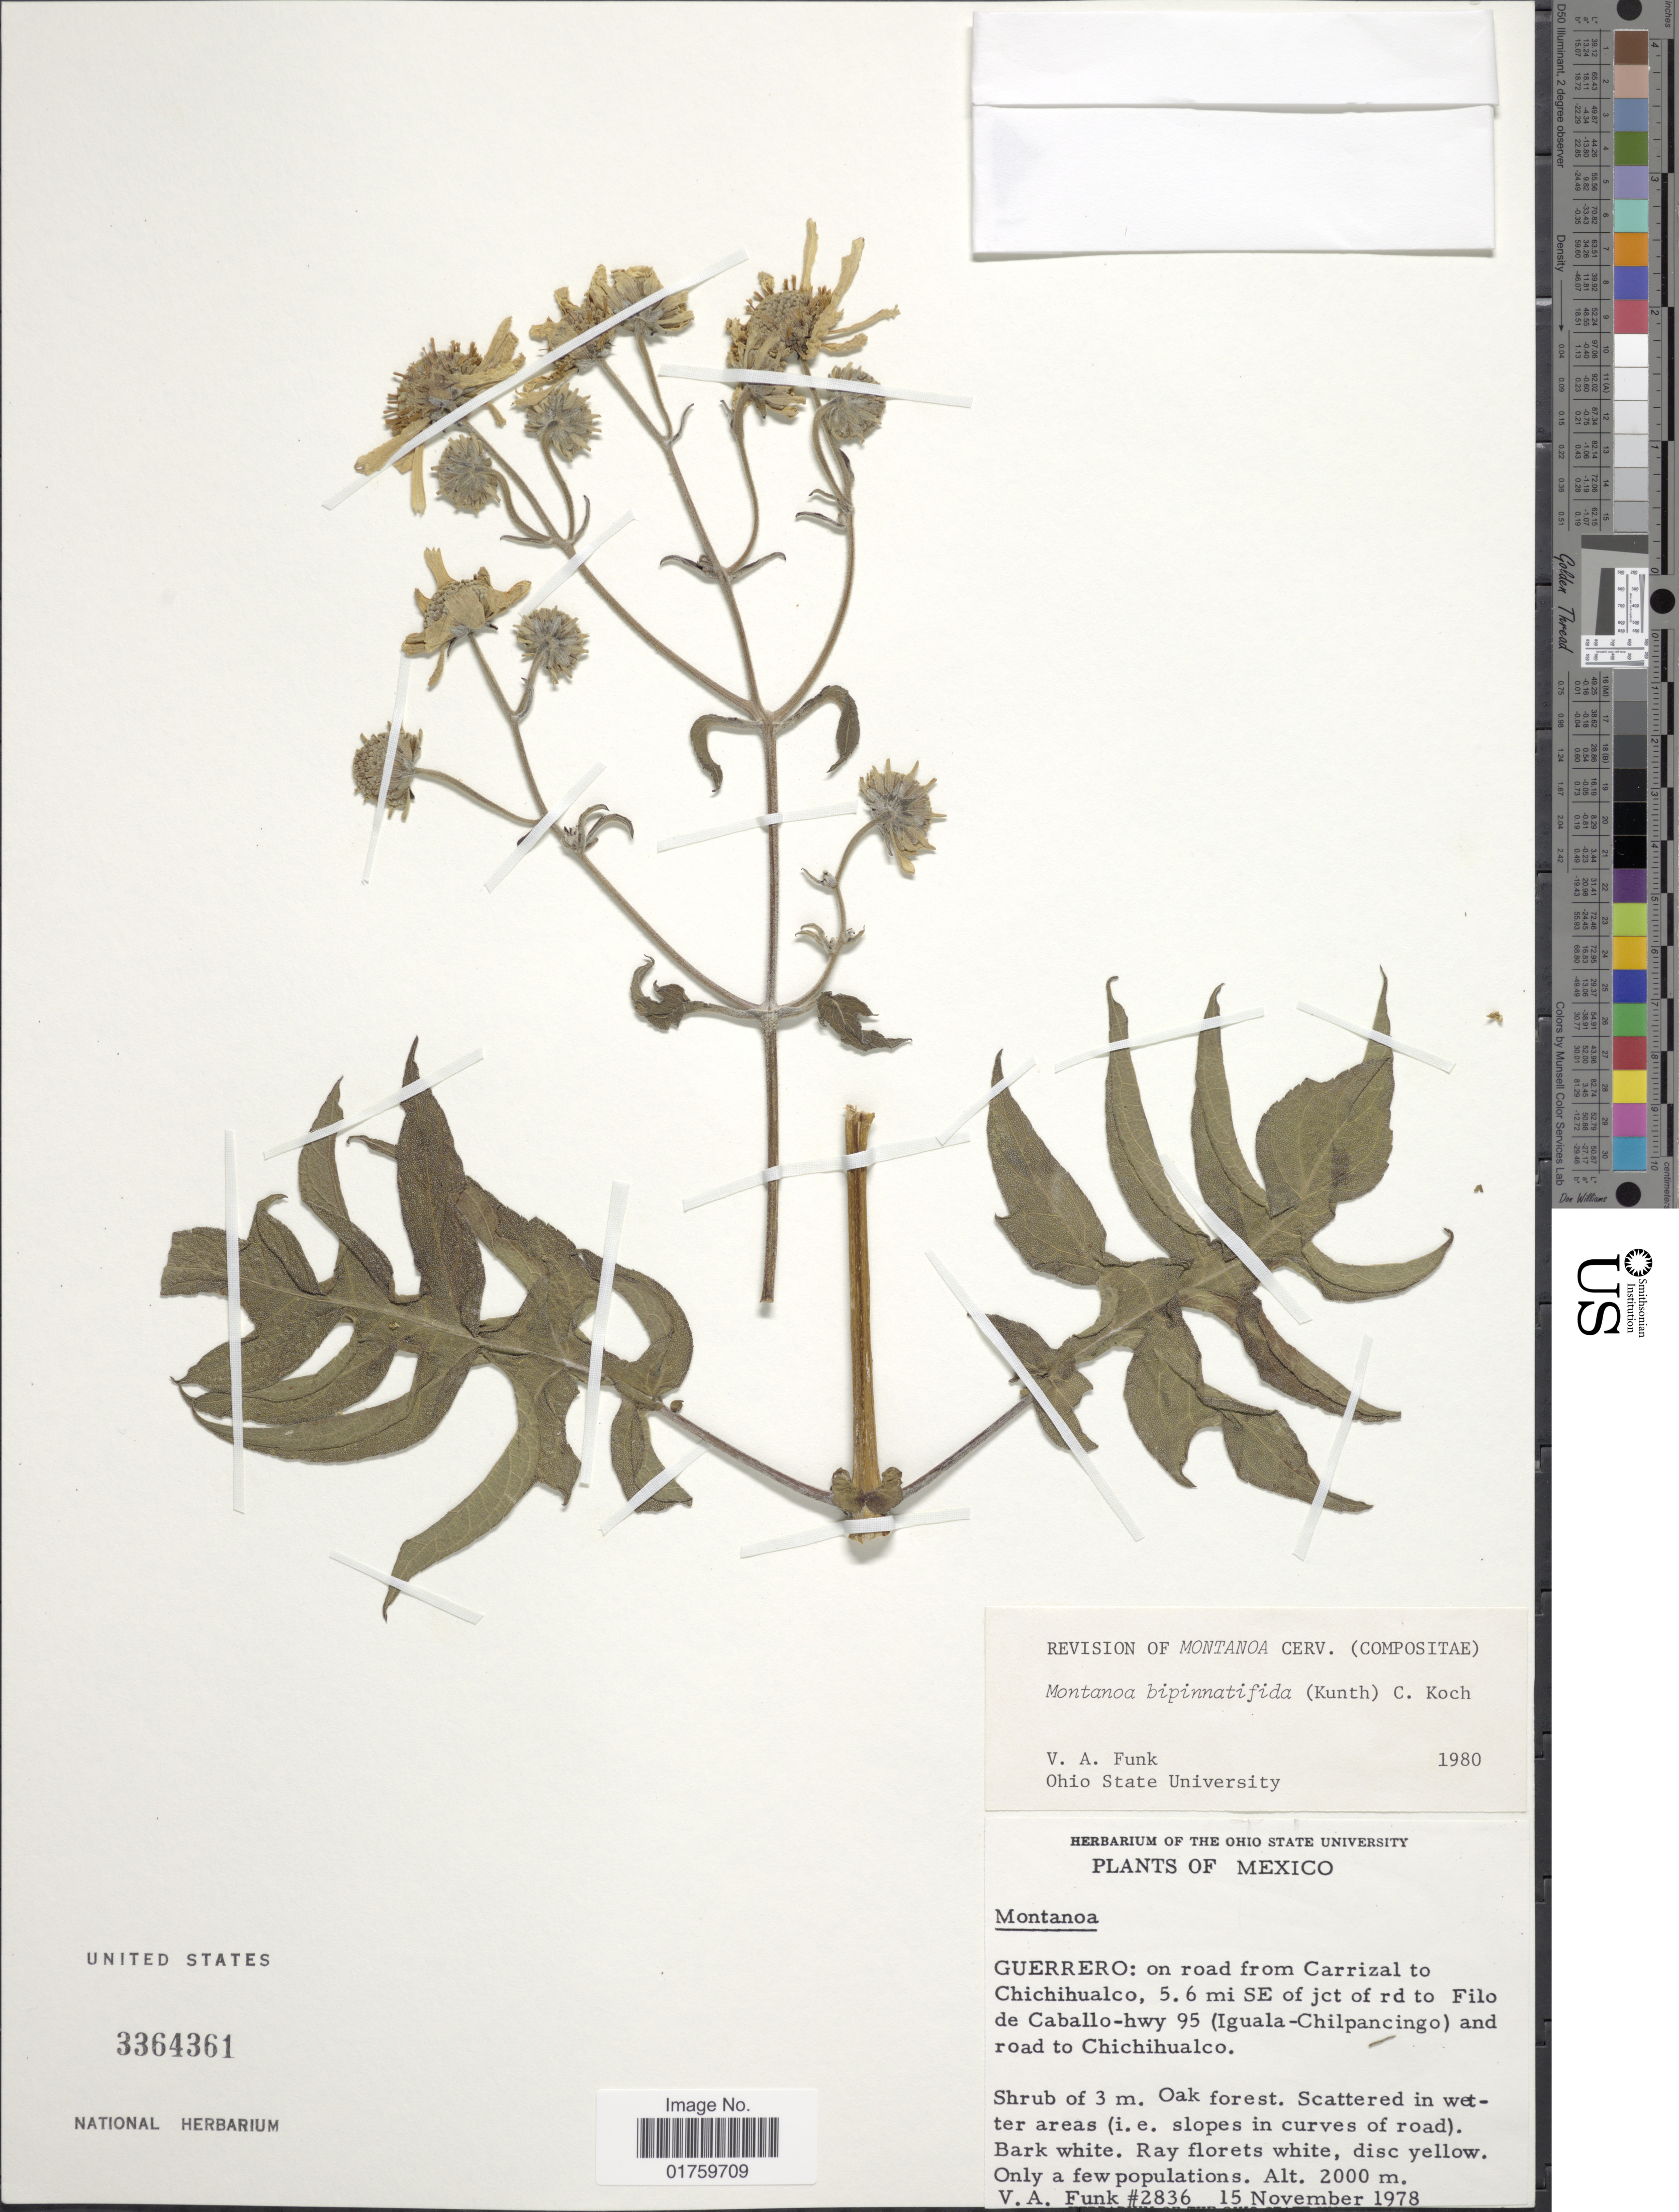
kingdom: Plantae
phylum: Tracheophyta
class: Magnoliopsida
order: Asterales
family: Asteraceae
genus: Montanoa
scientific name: Montanoa bipinnatifida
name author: (Kunth) C. Koch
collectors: V. Funk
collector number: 2836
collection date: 1978-11-15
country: Mexico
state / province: Guerrero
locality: On road from Carrizal to Chichihualco, 5.6 mi SE of jct of rd to Filo de Canallo-hwy 95 (Iguala-Chilpancingo) and road to Chichihualco.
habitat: Oak forest.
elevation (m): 2000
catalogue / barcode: US 3364361